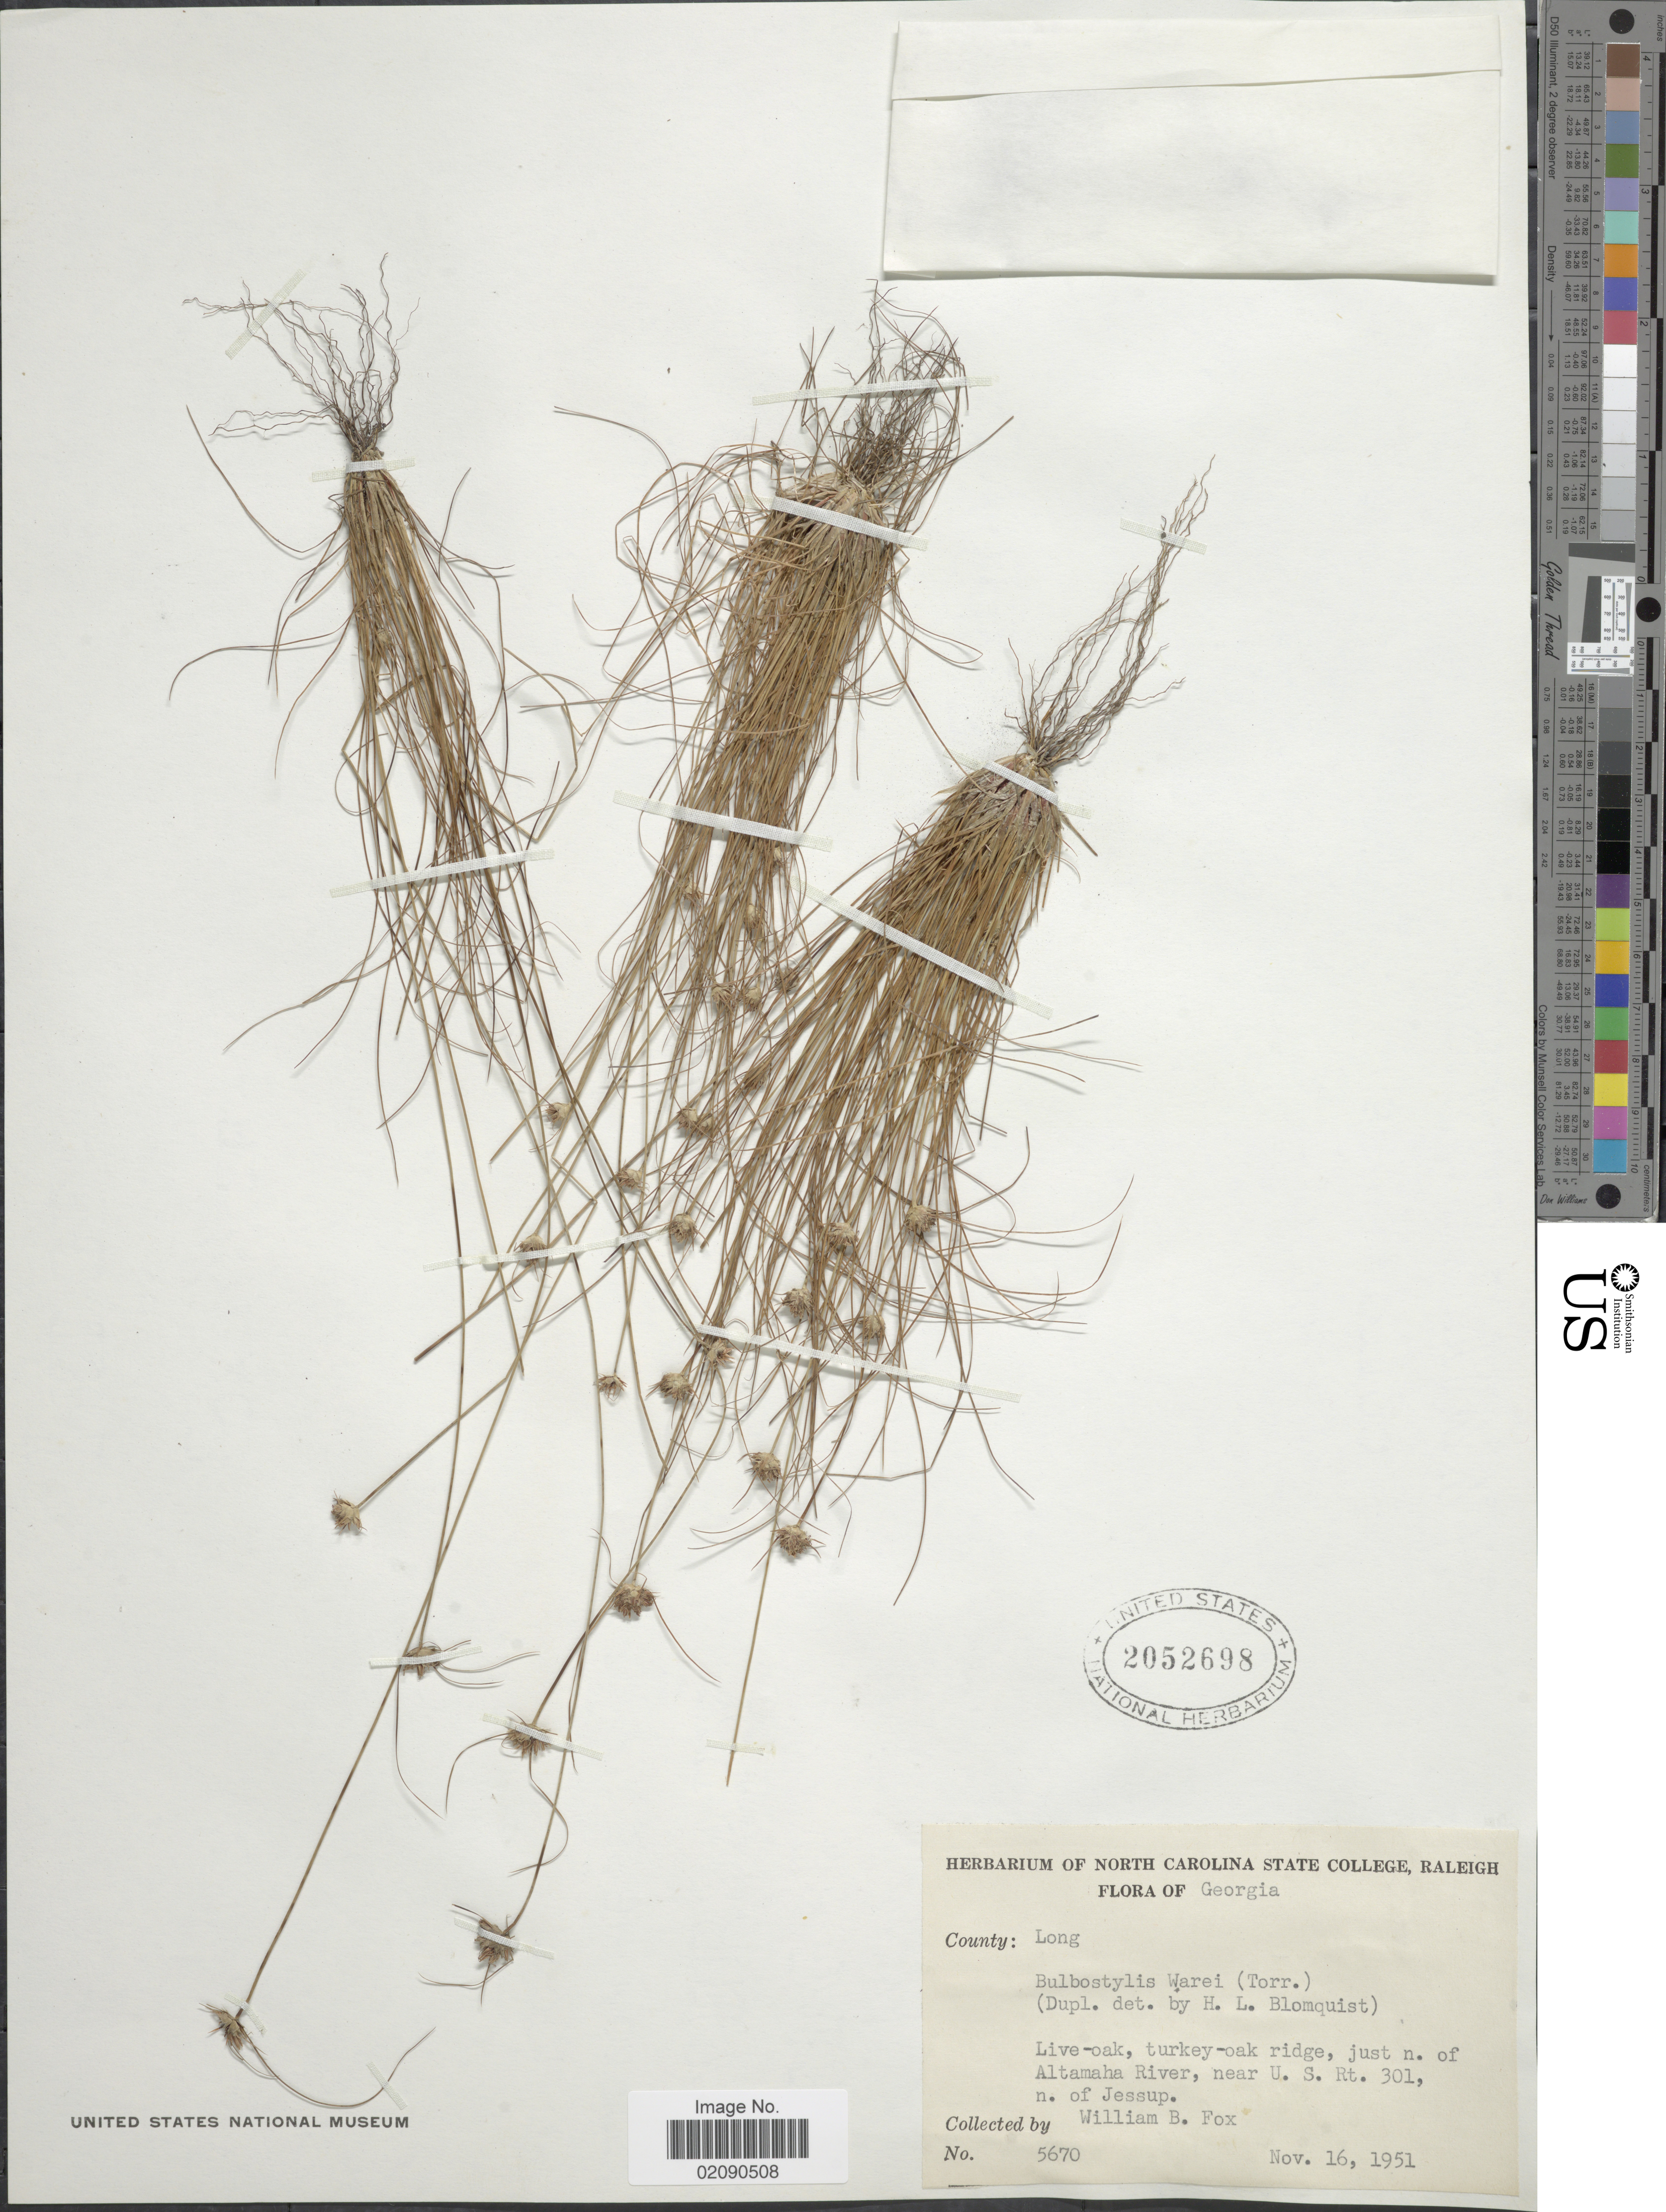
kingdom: Plantae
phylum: Tracheophyta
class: Liliopsida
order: Poales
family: Cyperaceae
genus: Bulbostylis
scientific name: Bulbostylis warei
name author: (Torr.) C.B. Clarke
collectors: W. B. Fox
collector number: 5670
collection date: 1951-11-16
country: United States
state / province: Georgia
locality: County: Long, Live-oak, turkey-oak ridge, just n. of Altamaha River, near U.S. Rt. 301, n of Jessup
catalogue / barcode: US 2052698